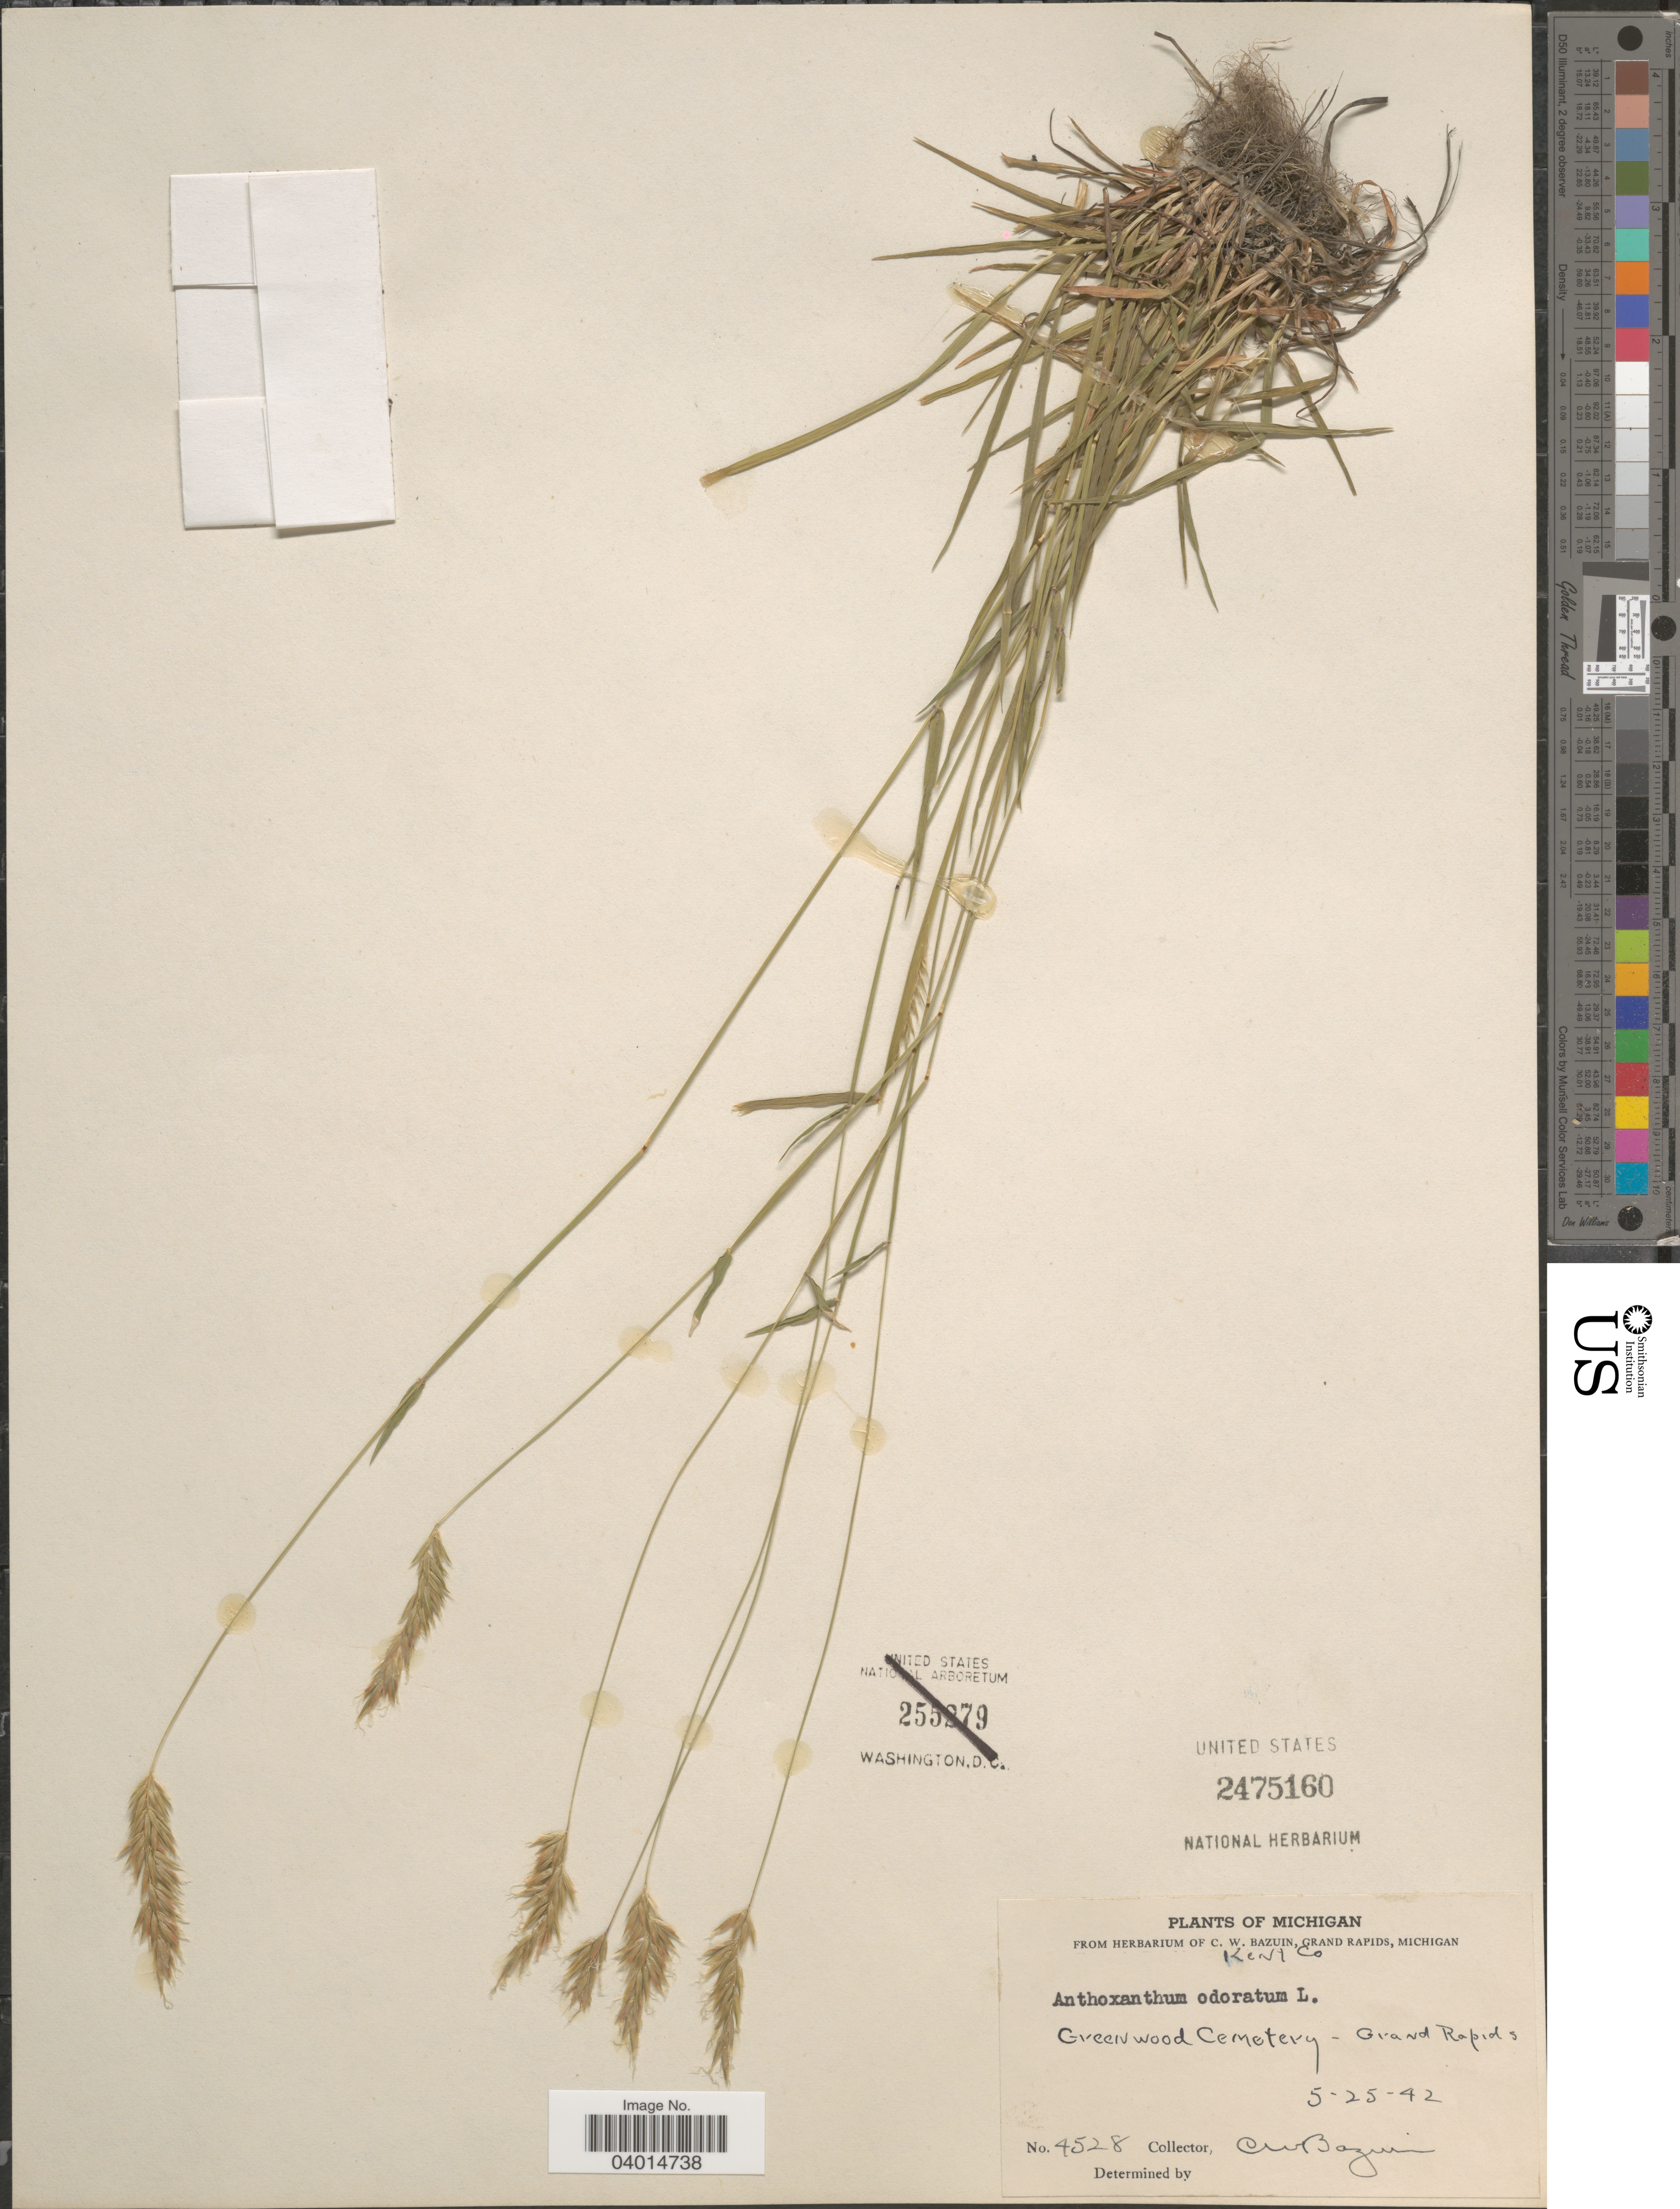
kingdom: Plantae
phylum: Tracheophyta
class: Liliopsida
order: Poales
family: Poaceae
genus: Anthoxanthum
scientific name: Anthoxanthum odoratum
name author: L.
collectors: C. Bazuin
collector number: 4528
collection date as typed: Transcribed d/m/y: 25/5/42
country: United States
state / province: Michigan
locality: Kent Co. Greenwood Cemetary - Grand Rapids.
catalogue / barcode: US 2475160